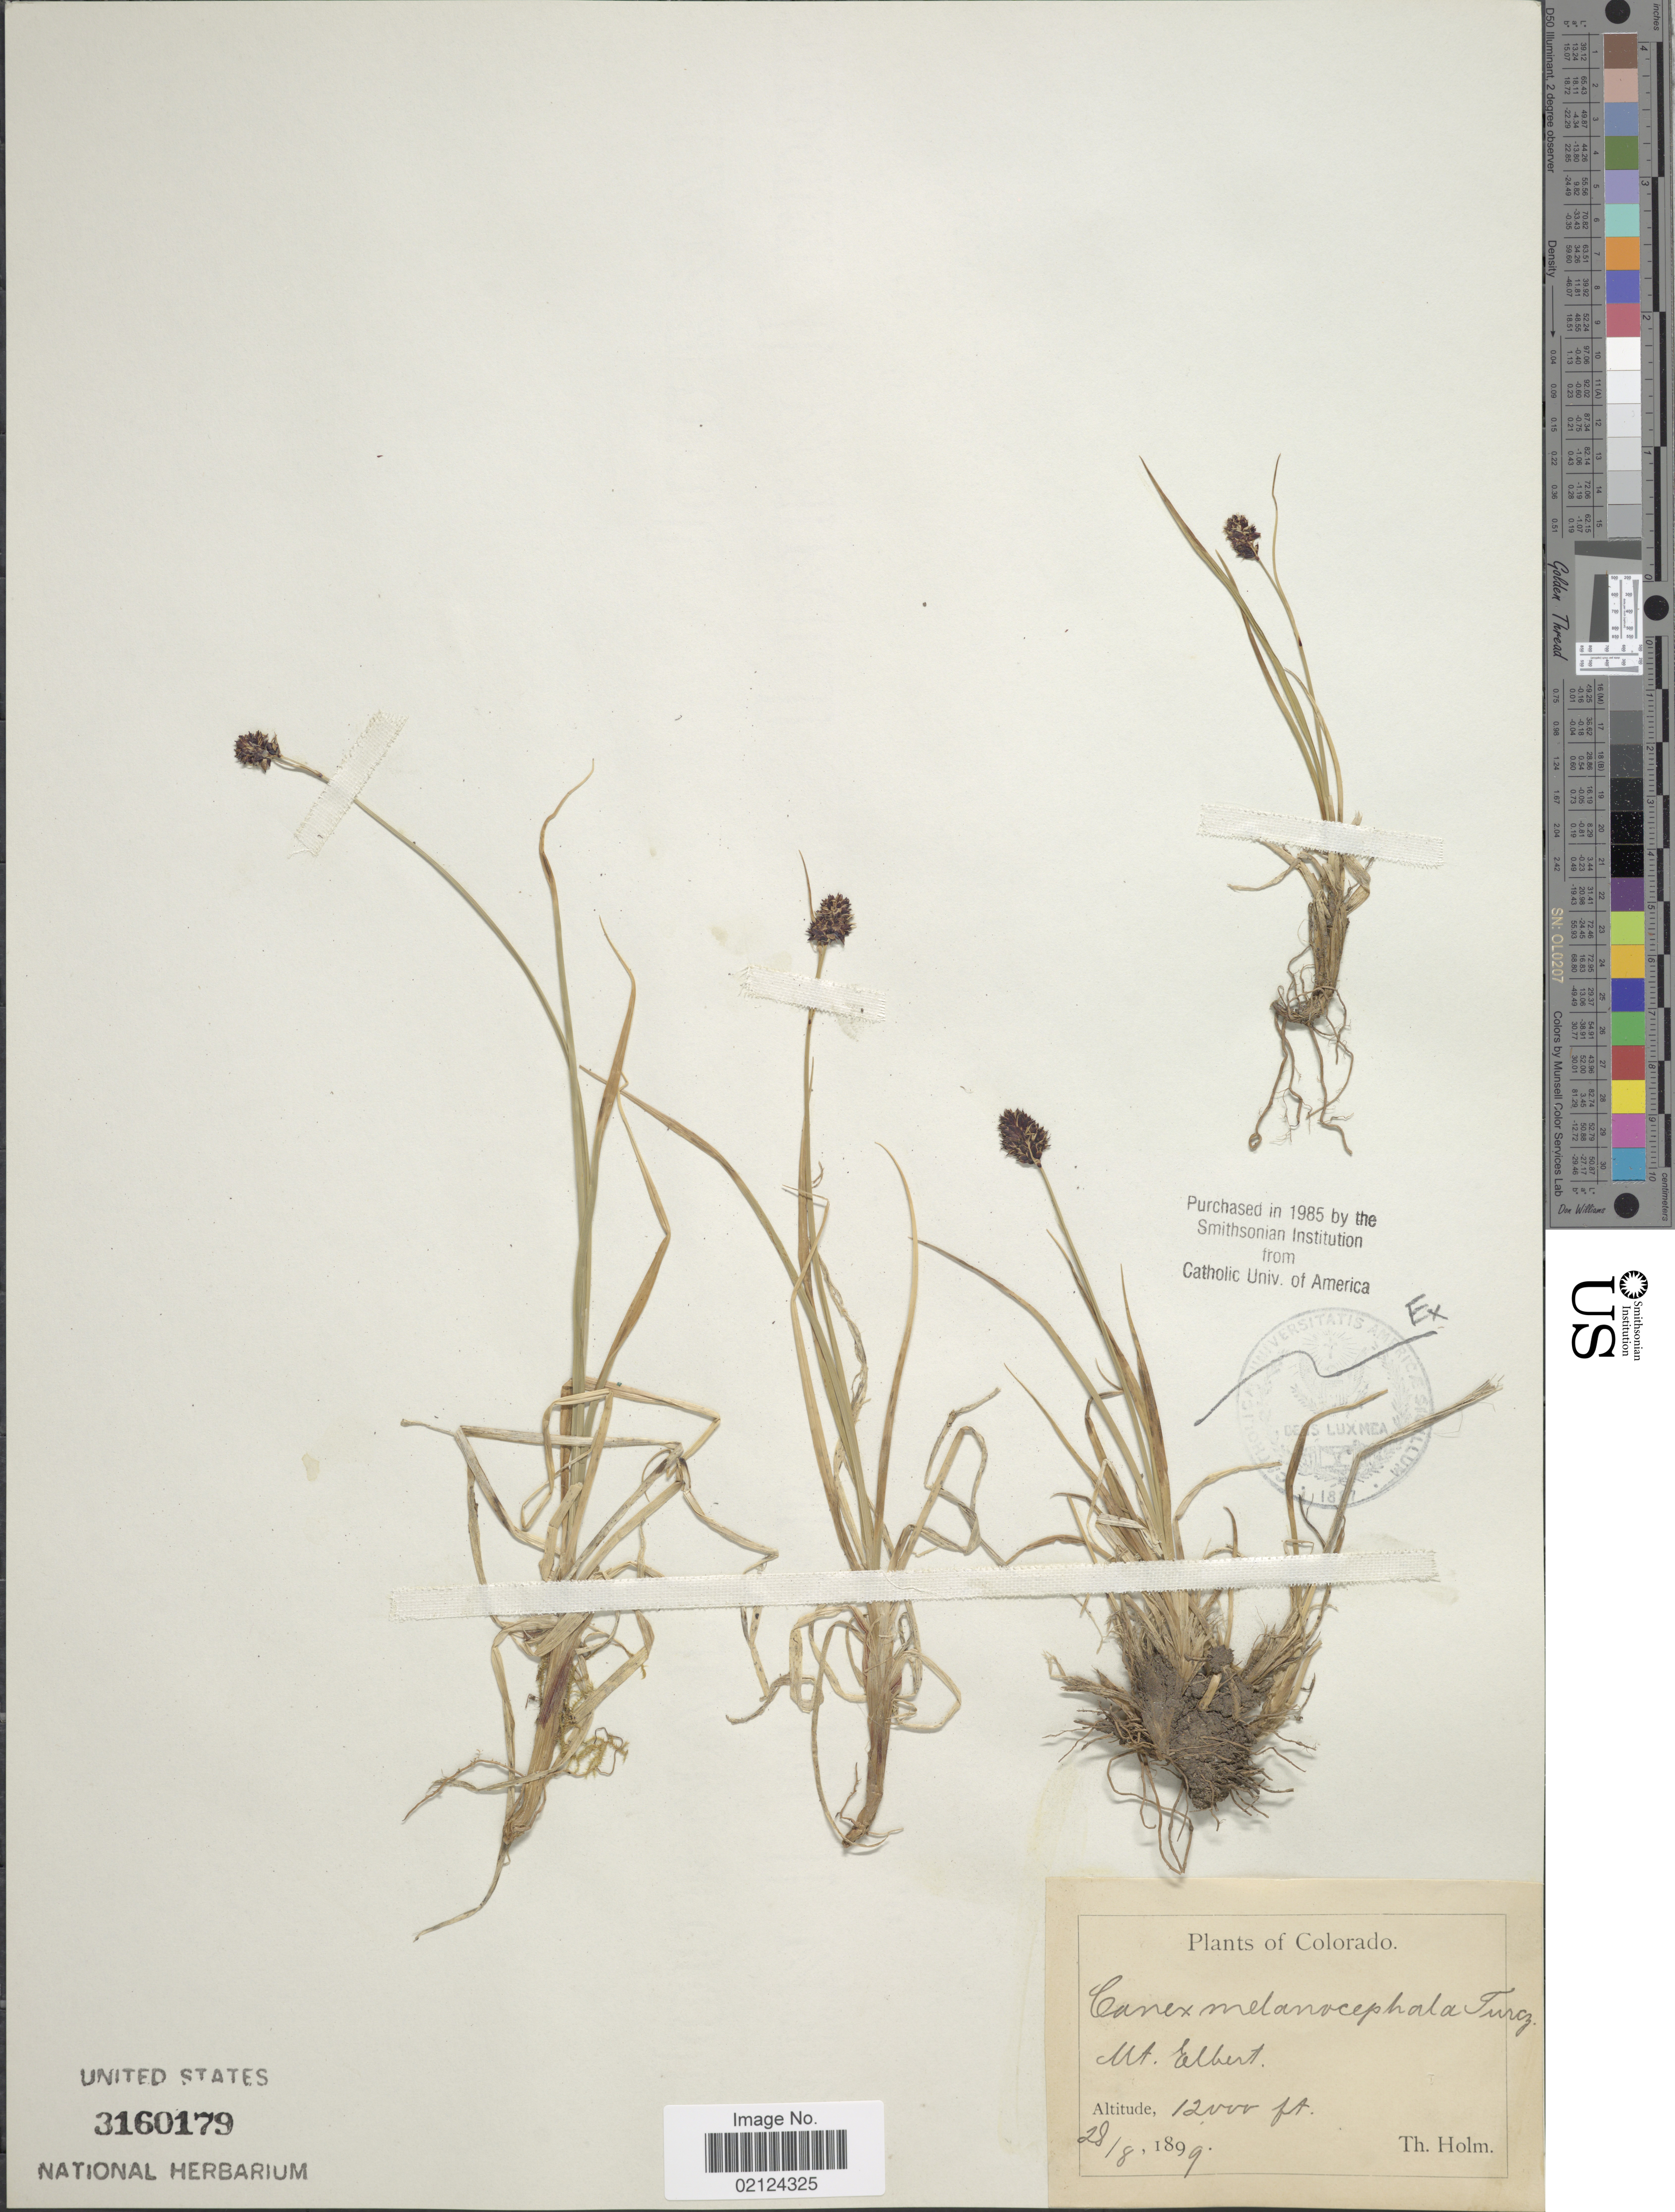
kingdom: Plantae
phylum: Tracheophyta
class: Liliopsida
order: Poales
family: Cyperaceae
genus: Carex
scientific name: Carex melanocephala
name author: Turcz.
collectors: T. Holm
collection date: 1899-08-28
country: United States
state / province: Colorado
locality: Mt. Elbert,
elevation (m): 3658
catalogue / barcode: US 3160179